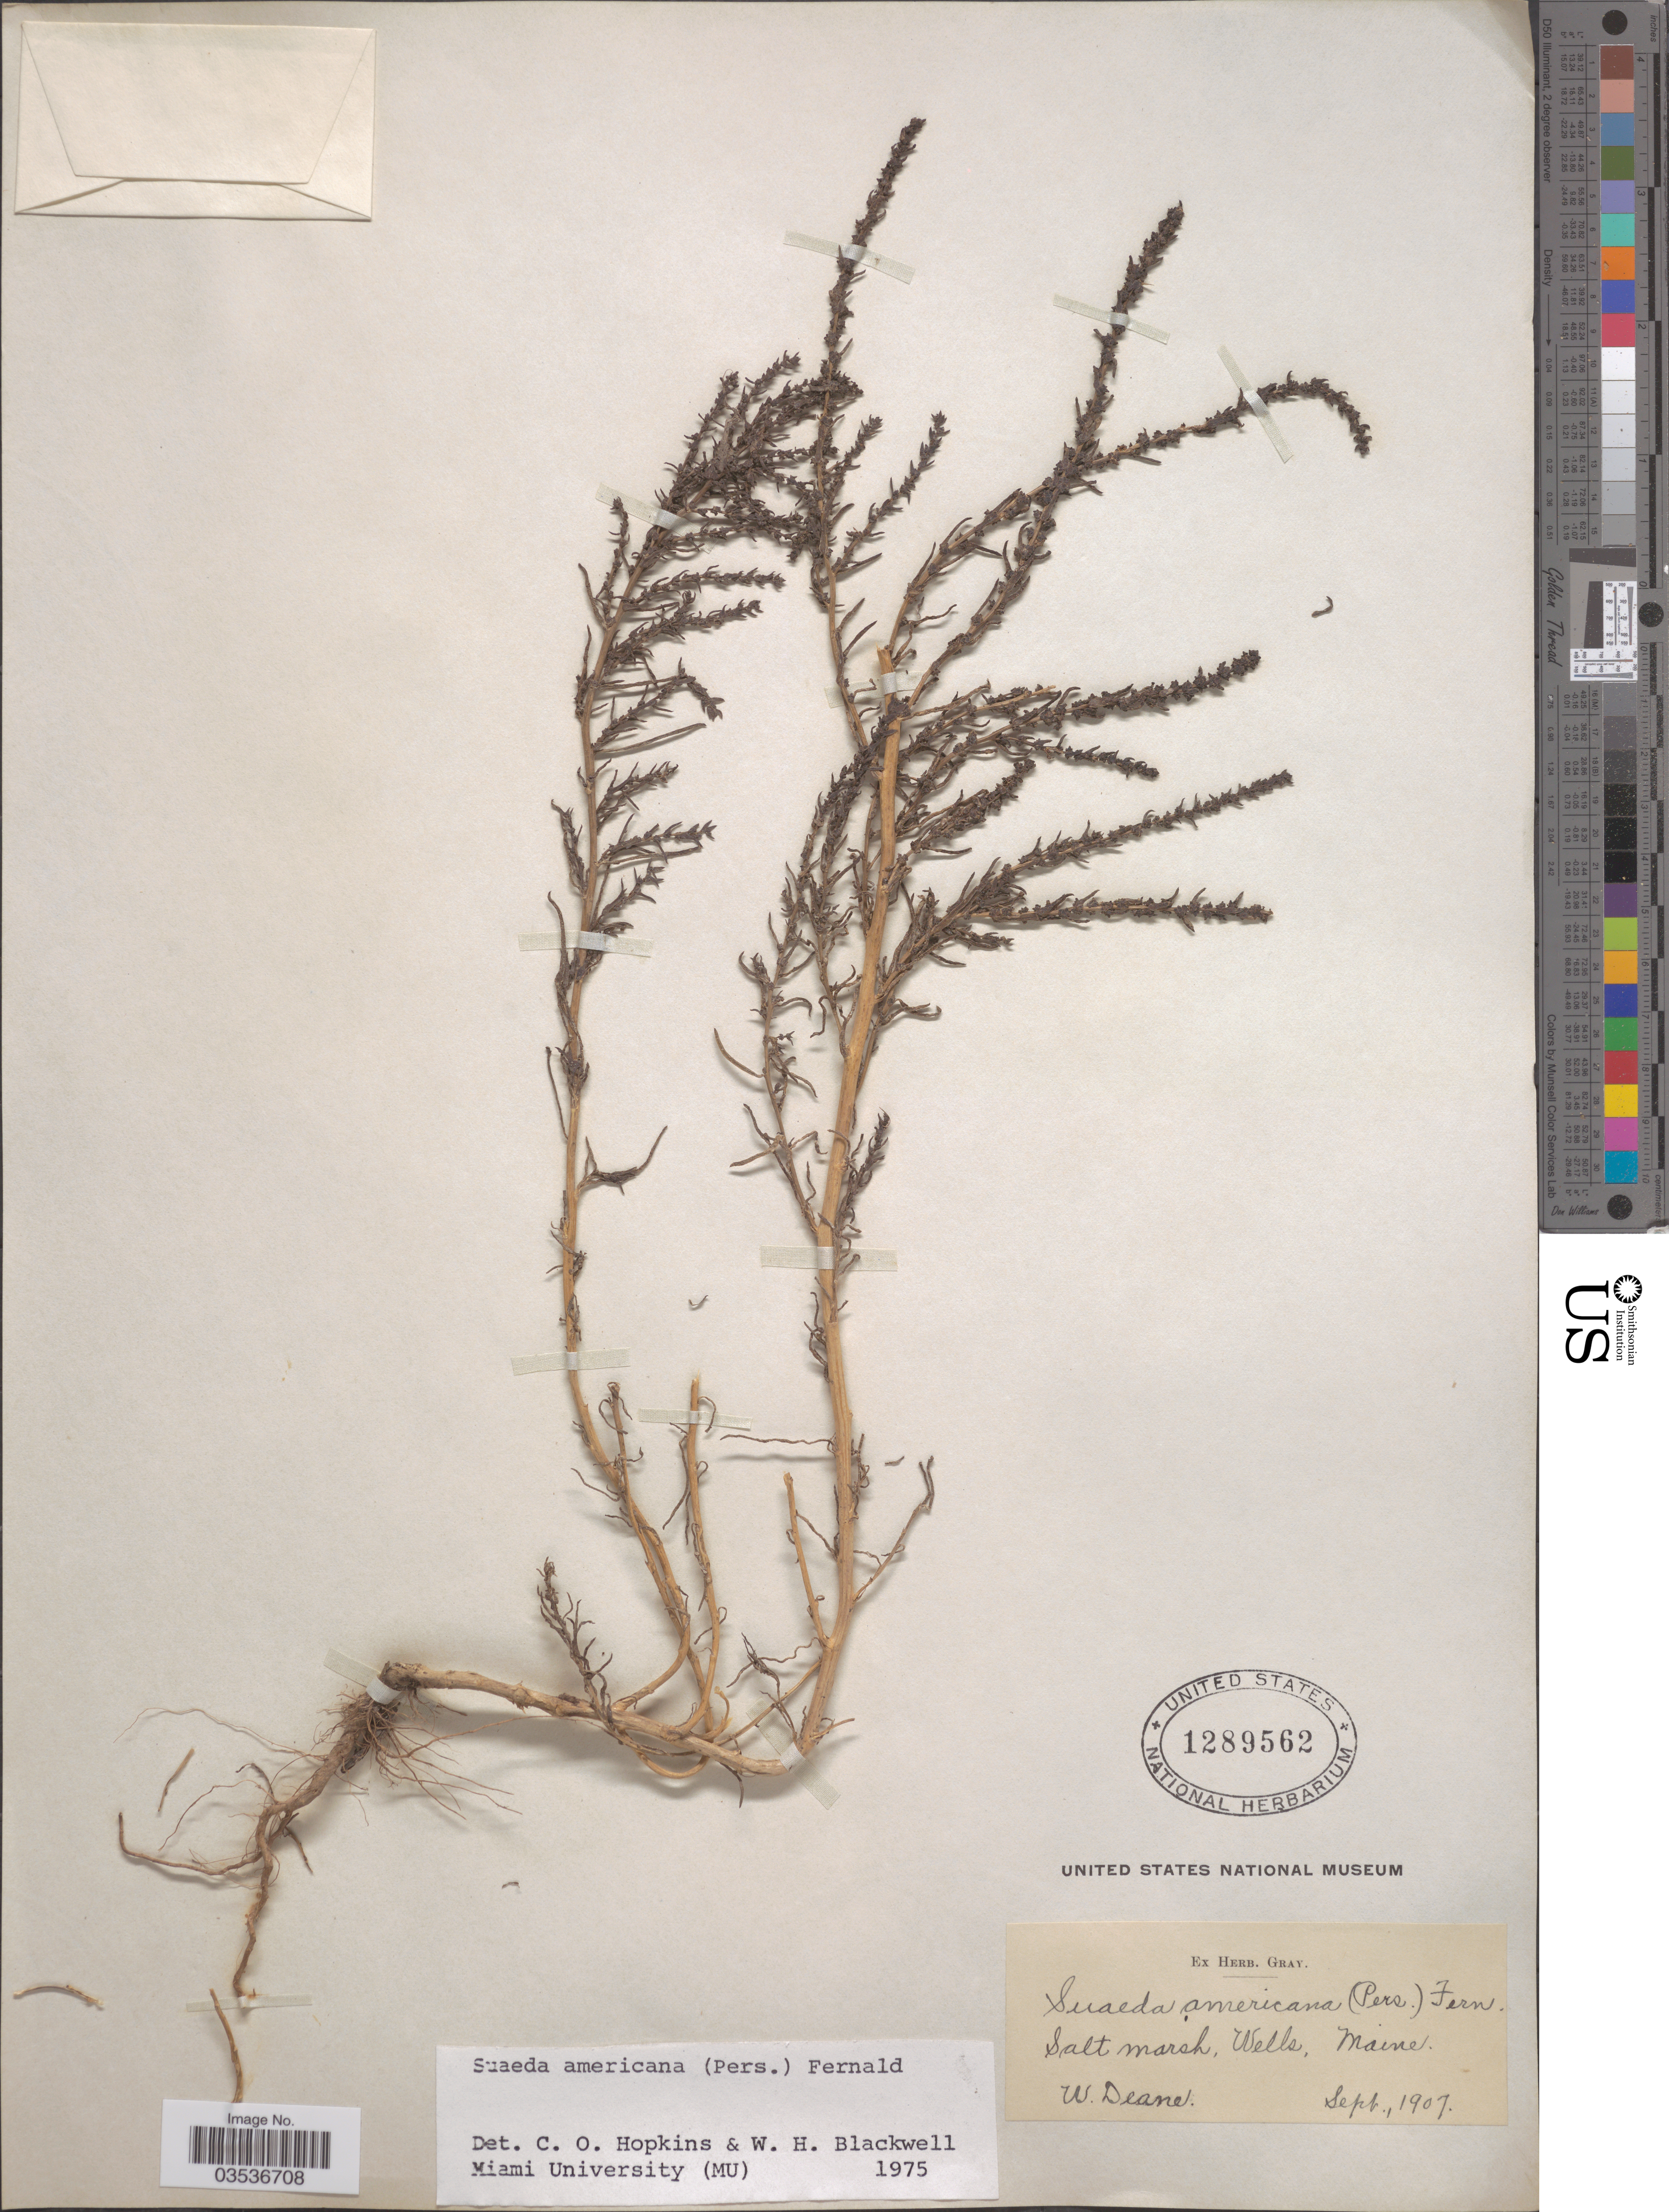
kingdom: Plantae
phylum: Tracheophyta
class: Magnoliopsida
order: Caryophyllales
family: Amaranthaceae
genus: Suaeda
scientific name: Suaeda americana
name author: (Pers.) Fernald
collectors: W. Deane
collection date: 1907-09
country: United States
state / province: Maine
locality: Salt marsh, Wells.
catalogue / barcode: US 1289562